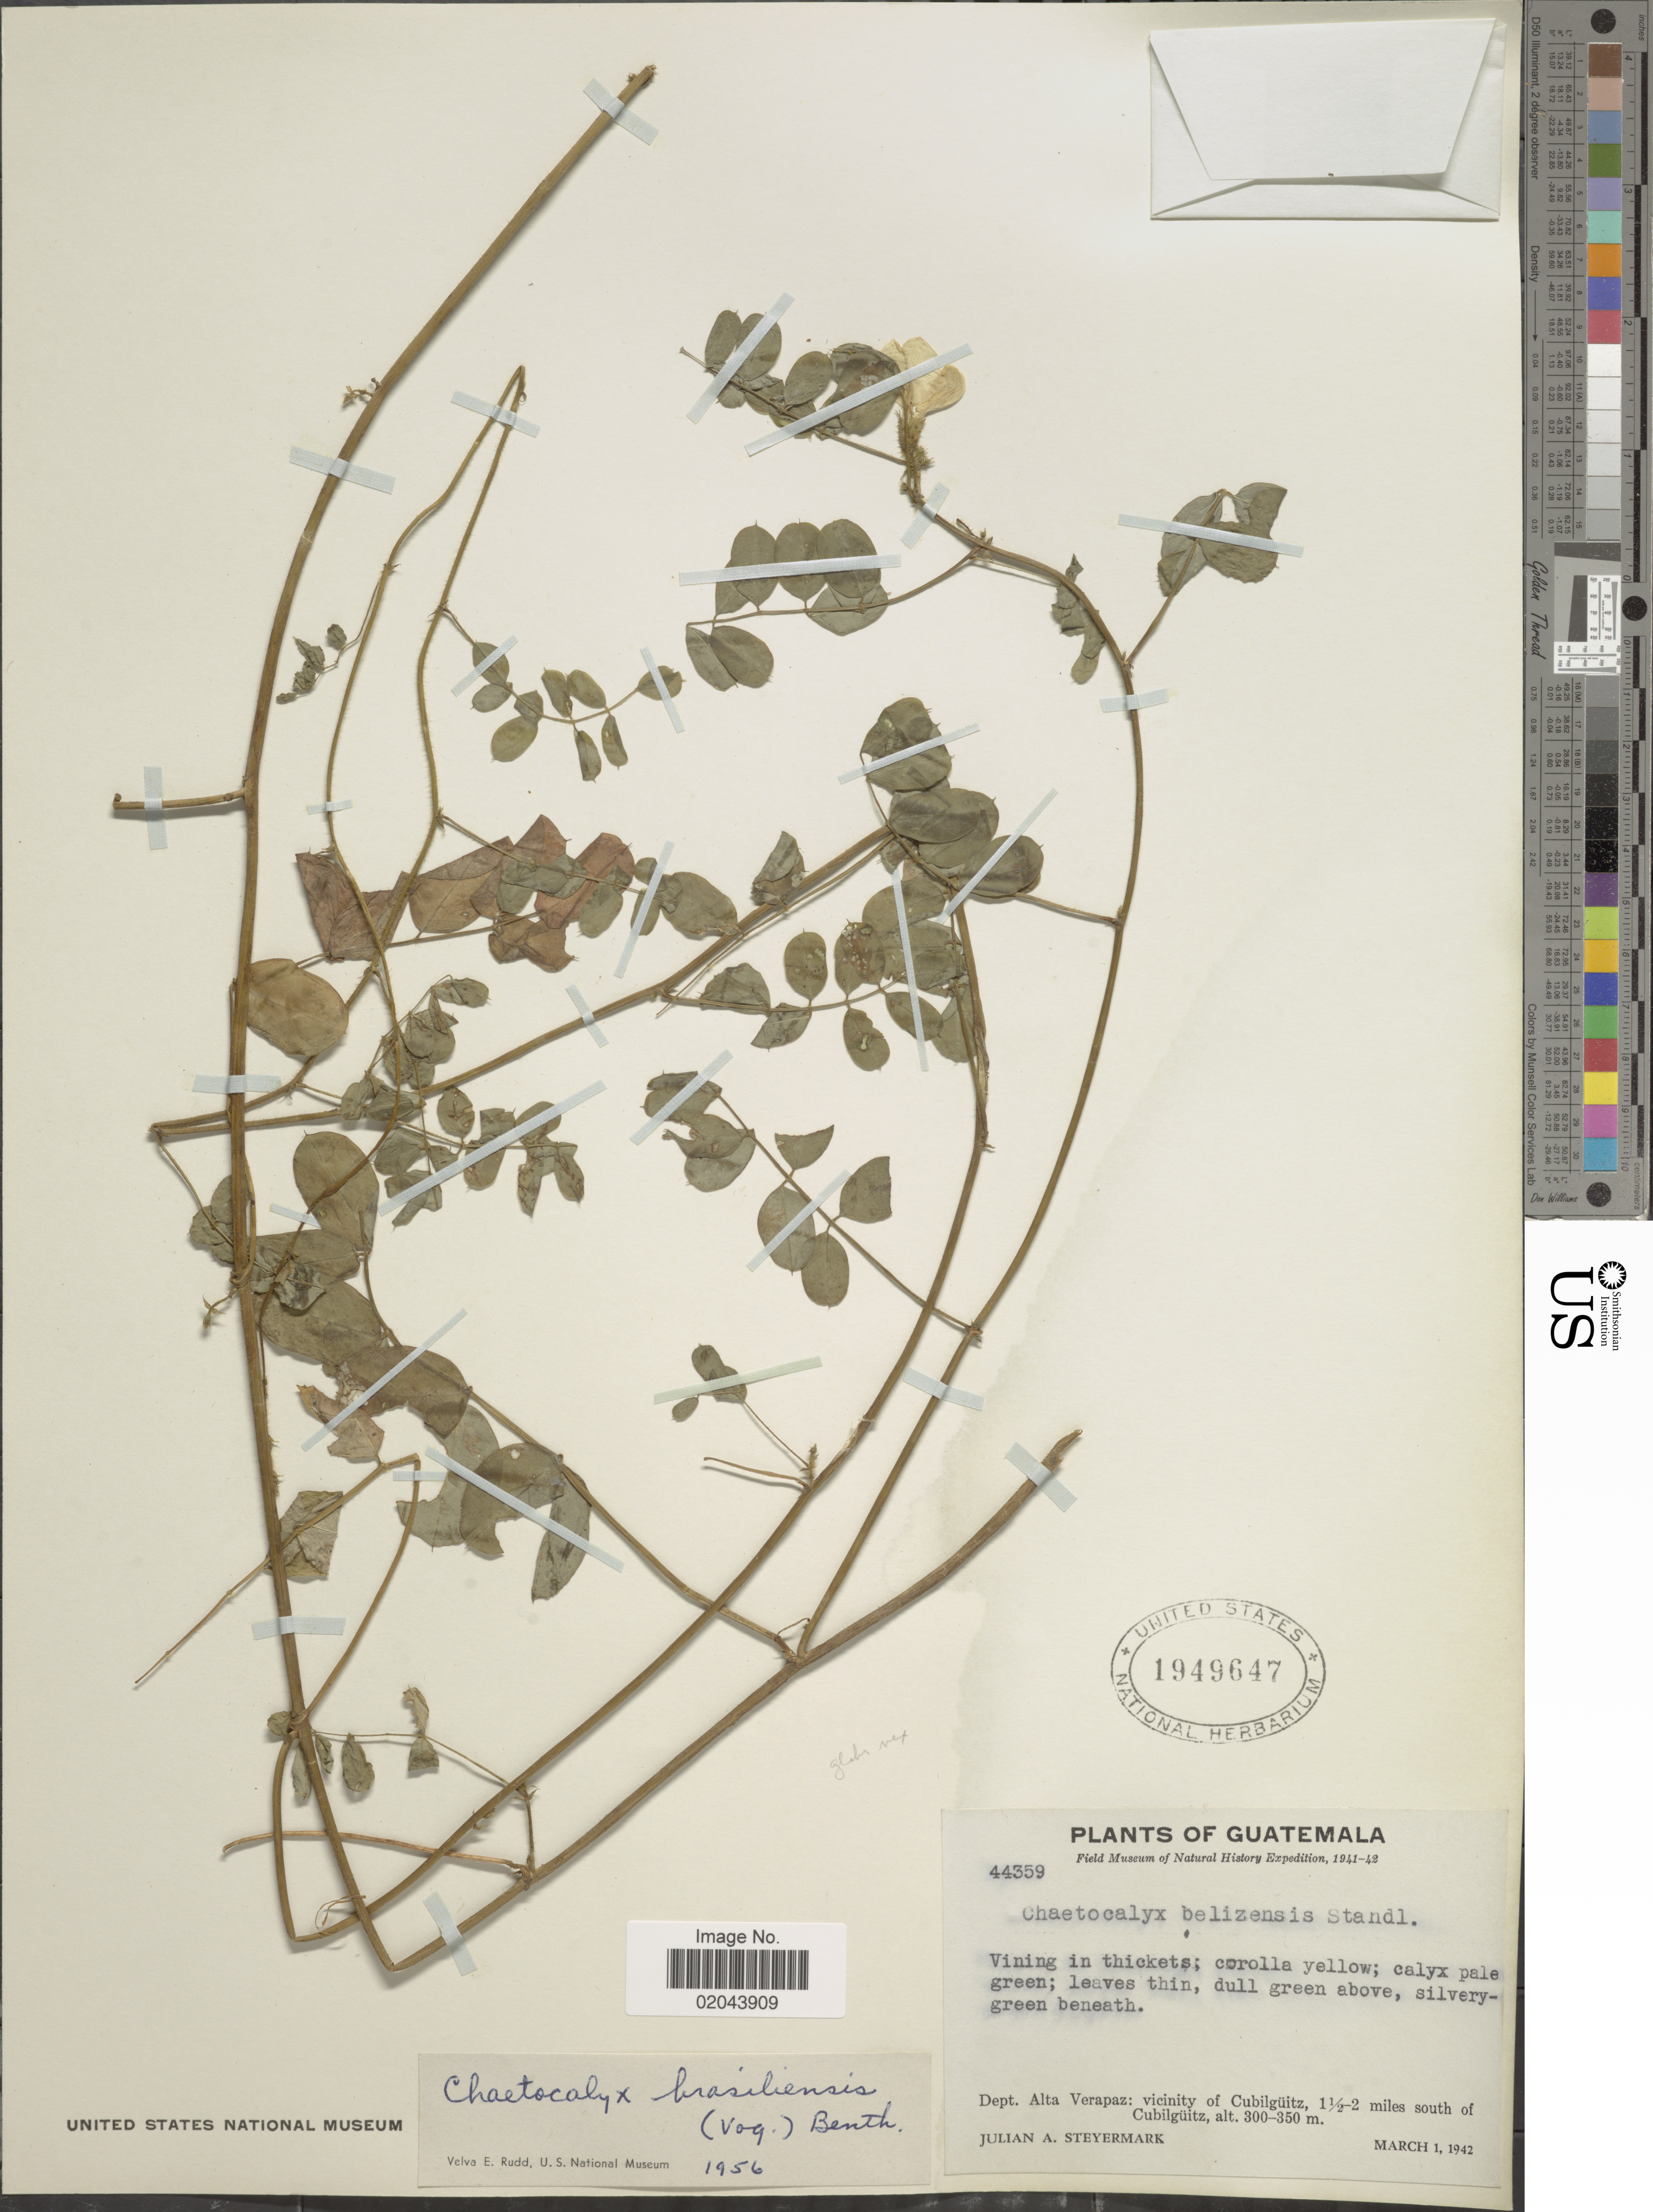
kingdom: Plantae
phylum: Tracheophyta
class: Magnoliopsida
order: Fabales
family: Fabaceae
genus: Chaetocalyx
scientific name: Chaetocalyx brasiliensis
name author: (Vogel) Benth.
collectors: J. Steyermark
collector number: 44359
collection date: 1942-03-01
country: Guatemala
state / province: Alta Verapaz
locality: Vicinity of Cubilquitz, 1 1/2-2 miles south of Cubilquitz.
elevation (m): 300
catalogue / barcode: US 1949647